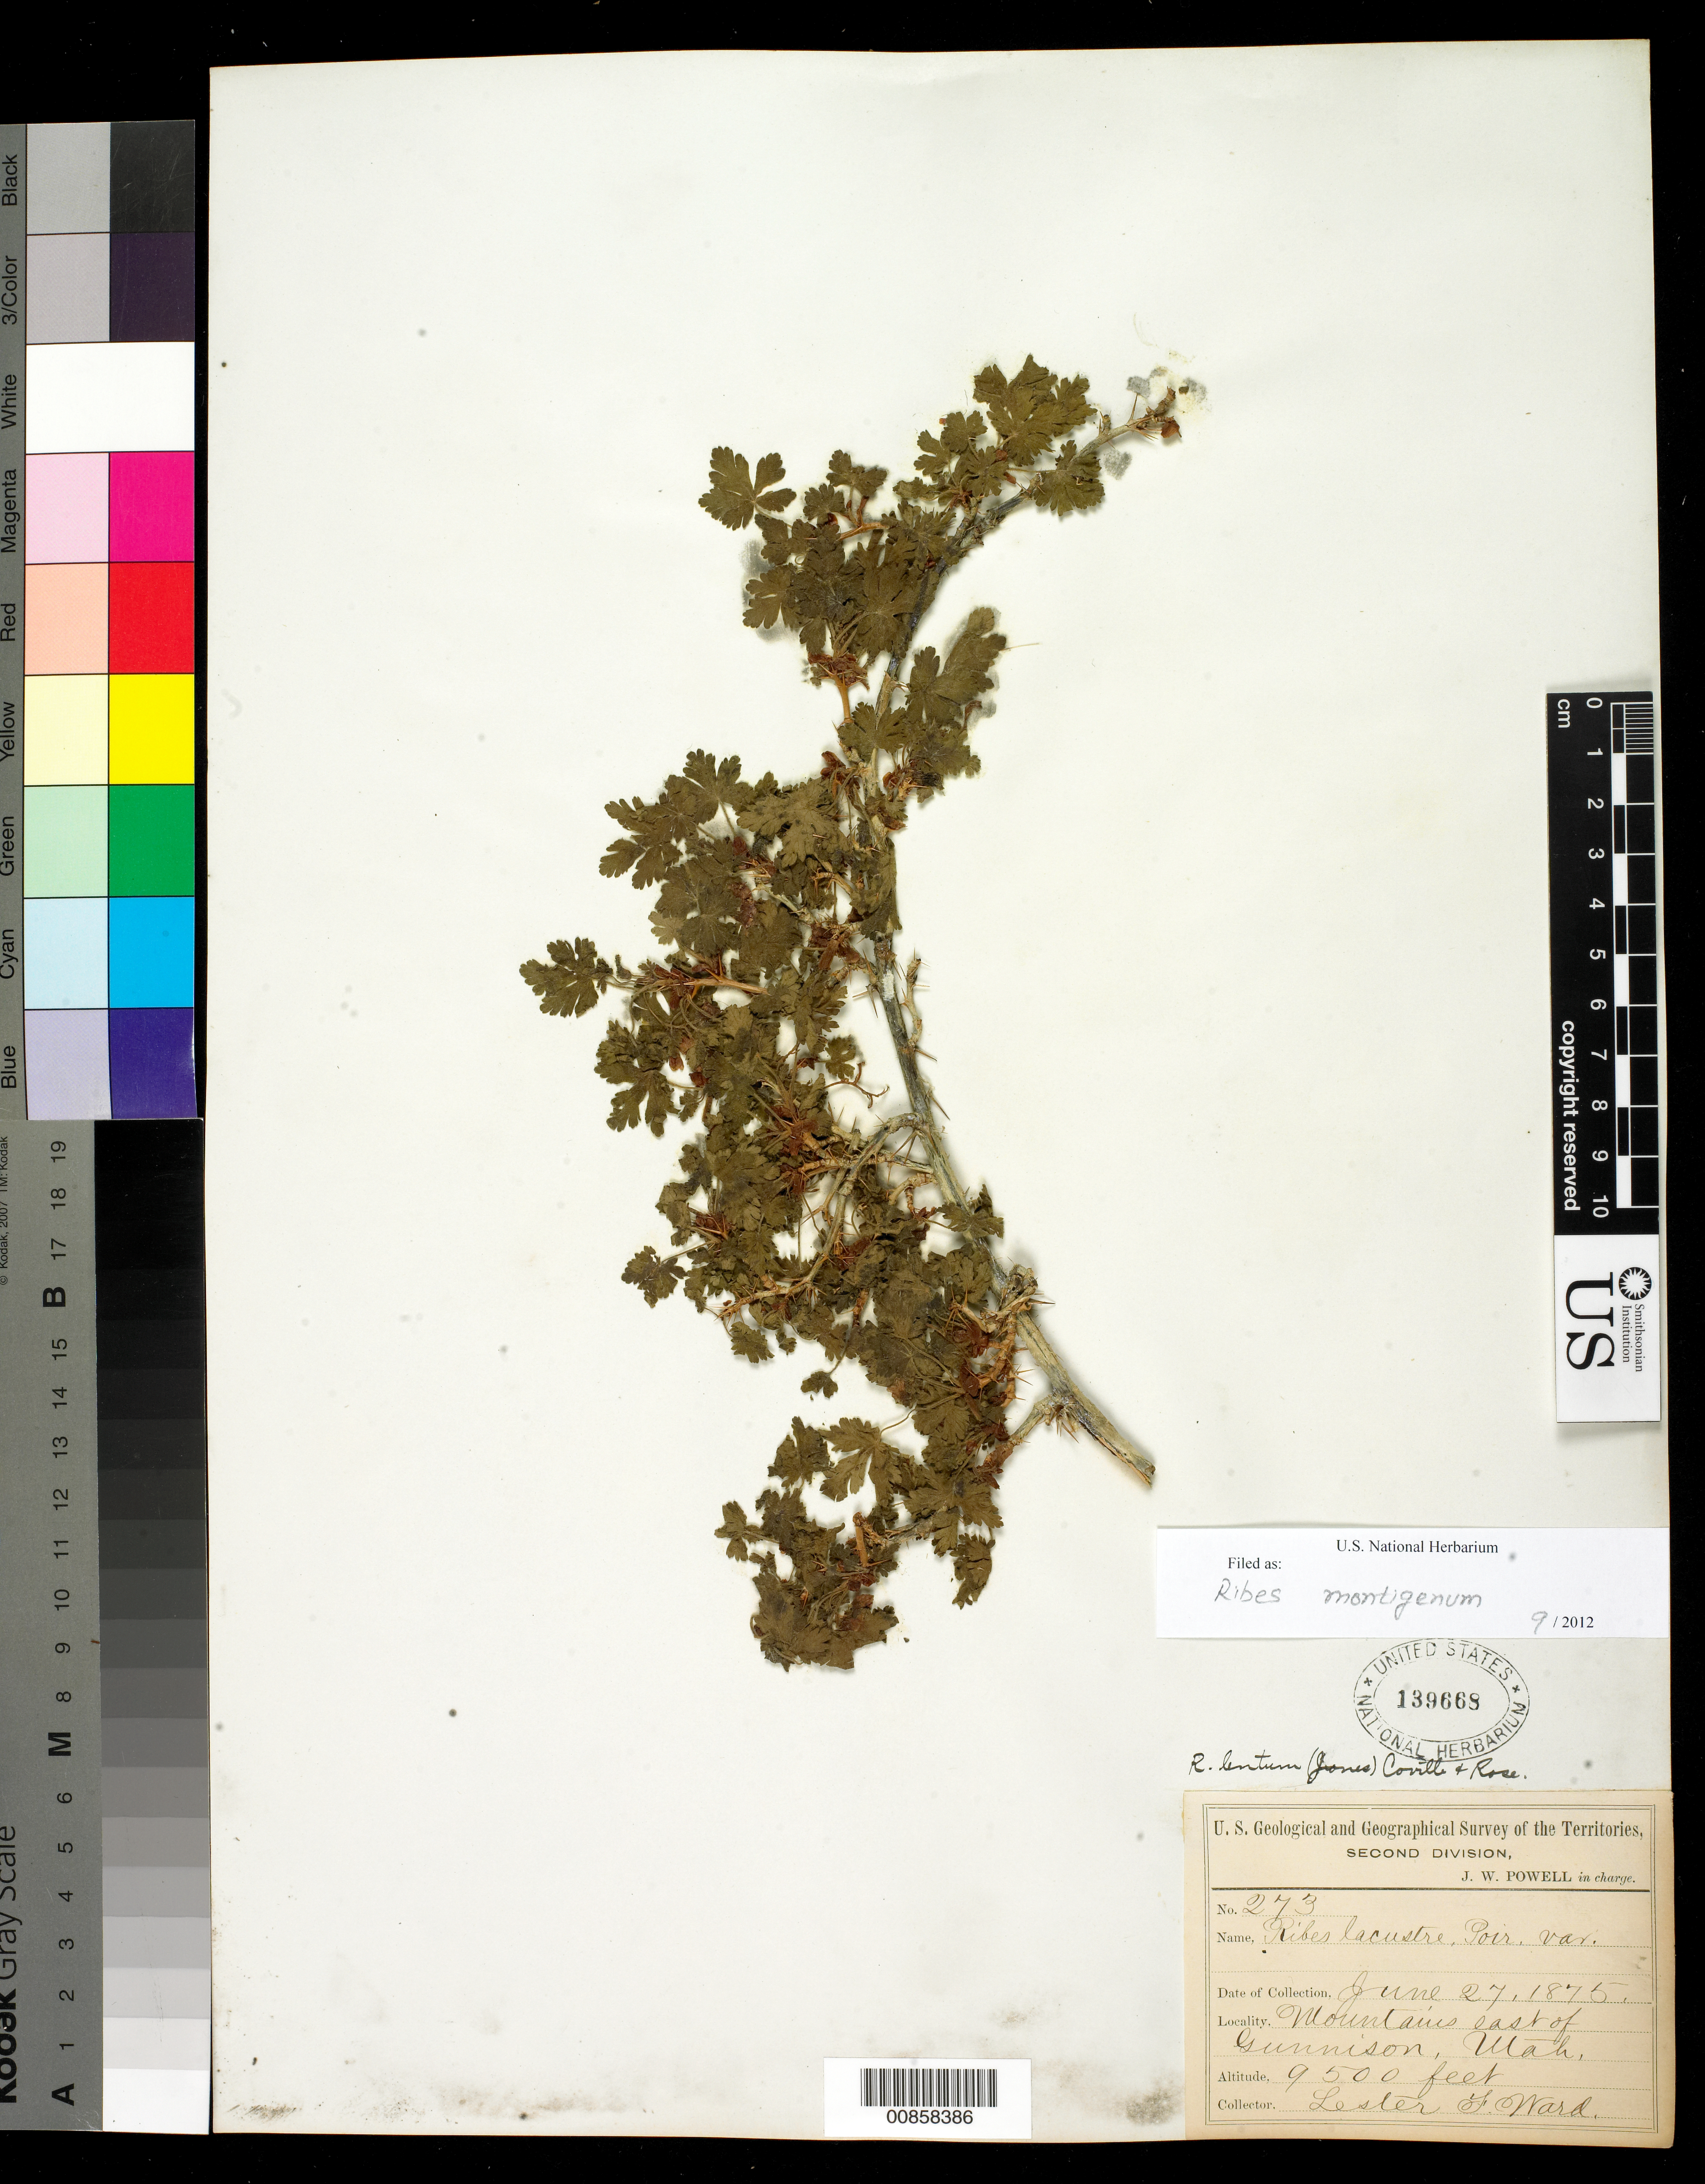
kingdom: Plantae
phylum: Tracheophyta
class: Magnoliopsida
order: Saxifragales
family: Grossulariaceae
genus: Ribes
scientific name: Ribes montigenum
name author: McClatchie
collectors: L. F. Ward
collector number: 273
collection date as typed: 27 Jun 1875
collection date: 1875-06-27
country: United States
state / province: Utah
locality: Mountain east of Gunnison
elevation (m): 2896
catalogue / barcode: US 139668